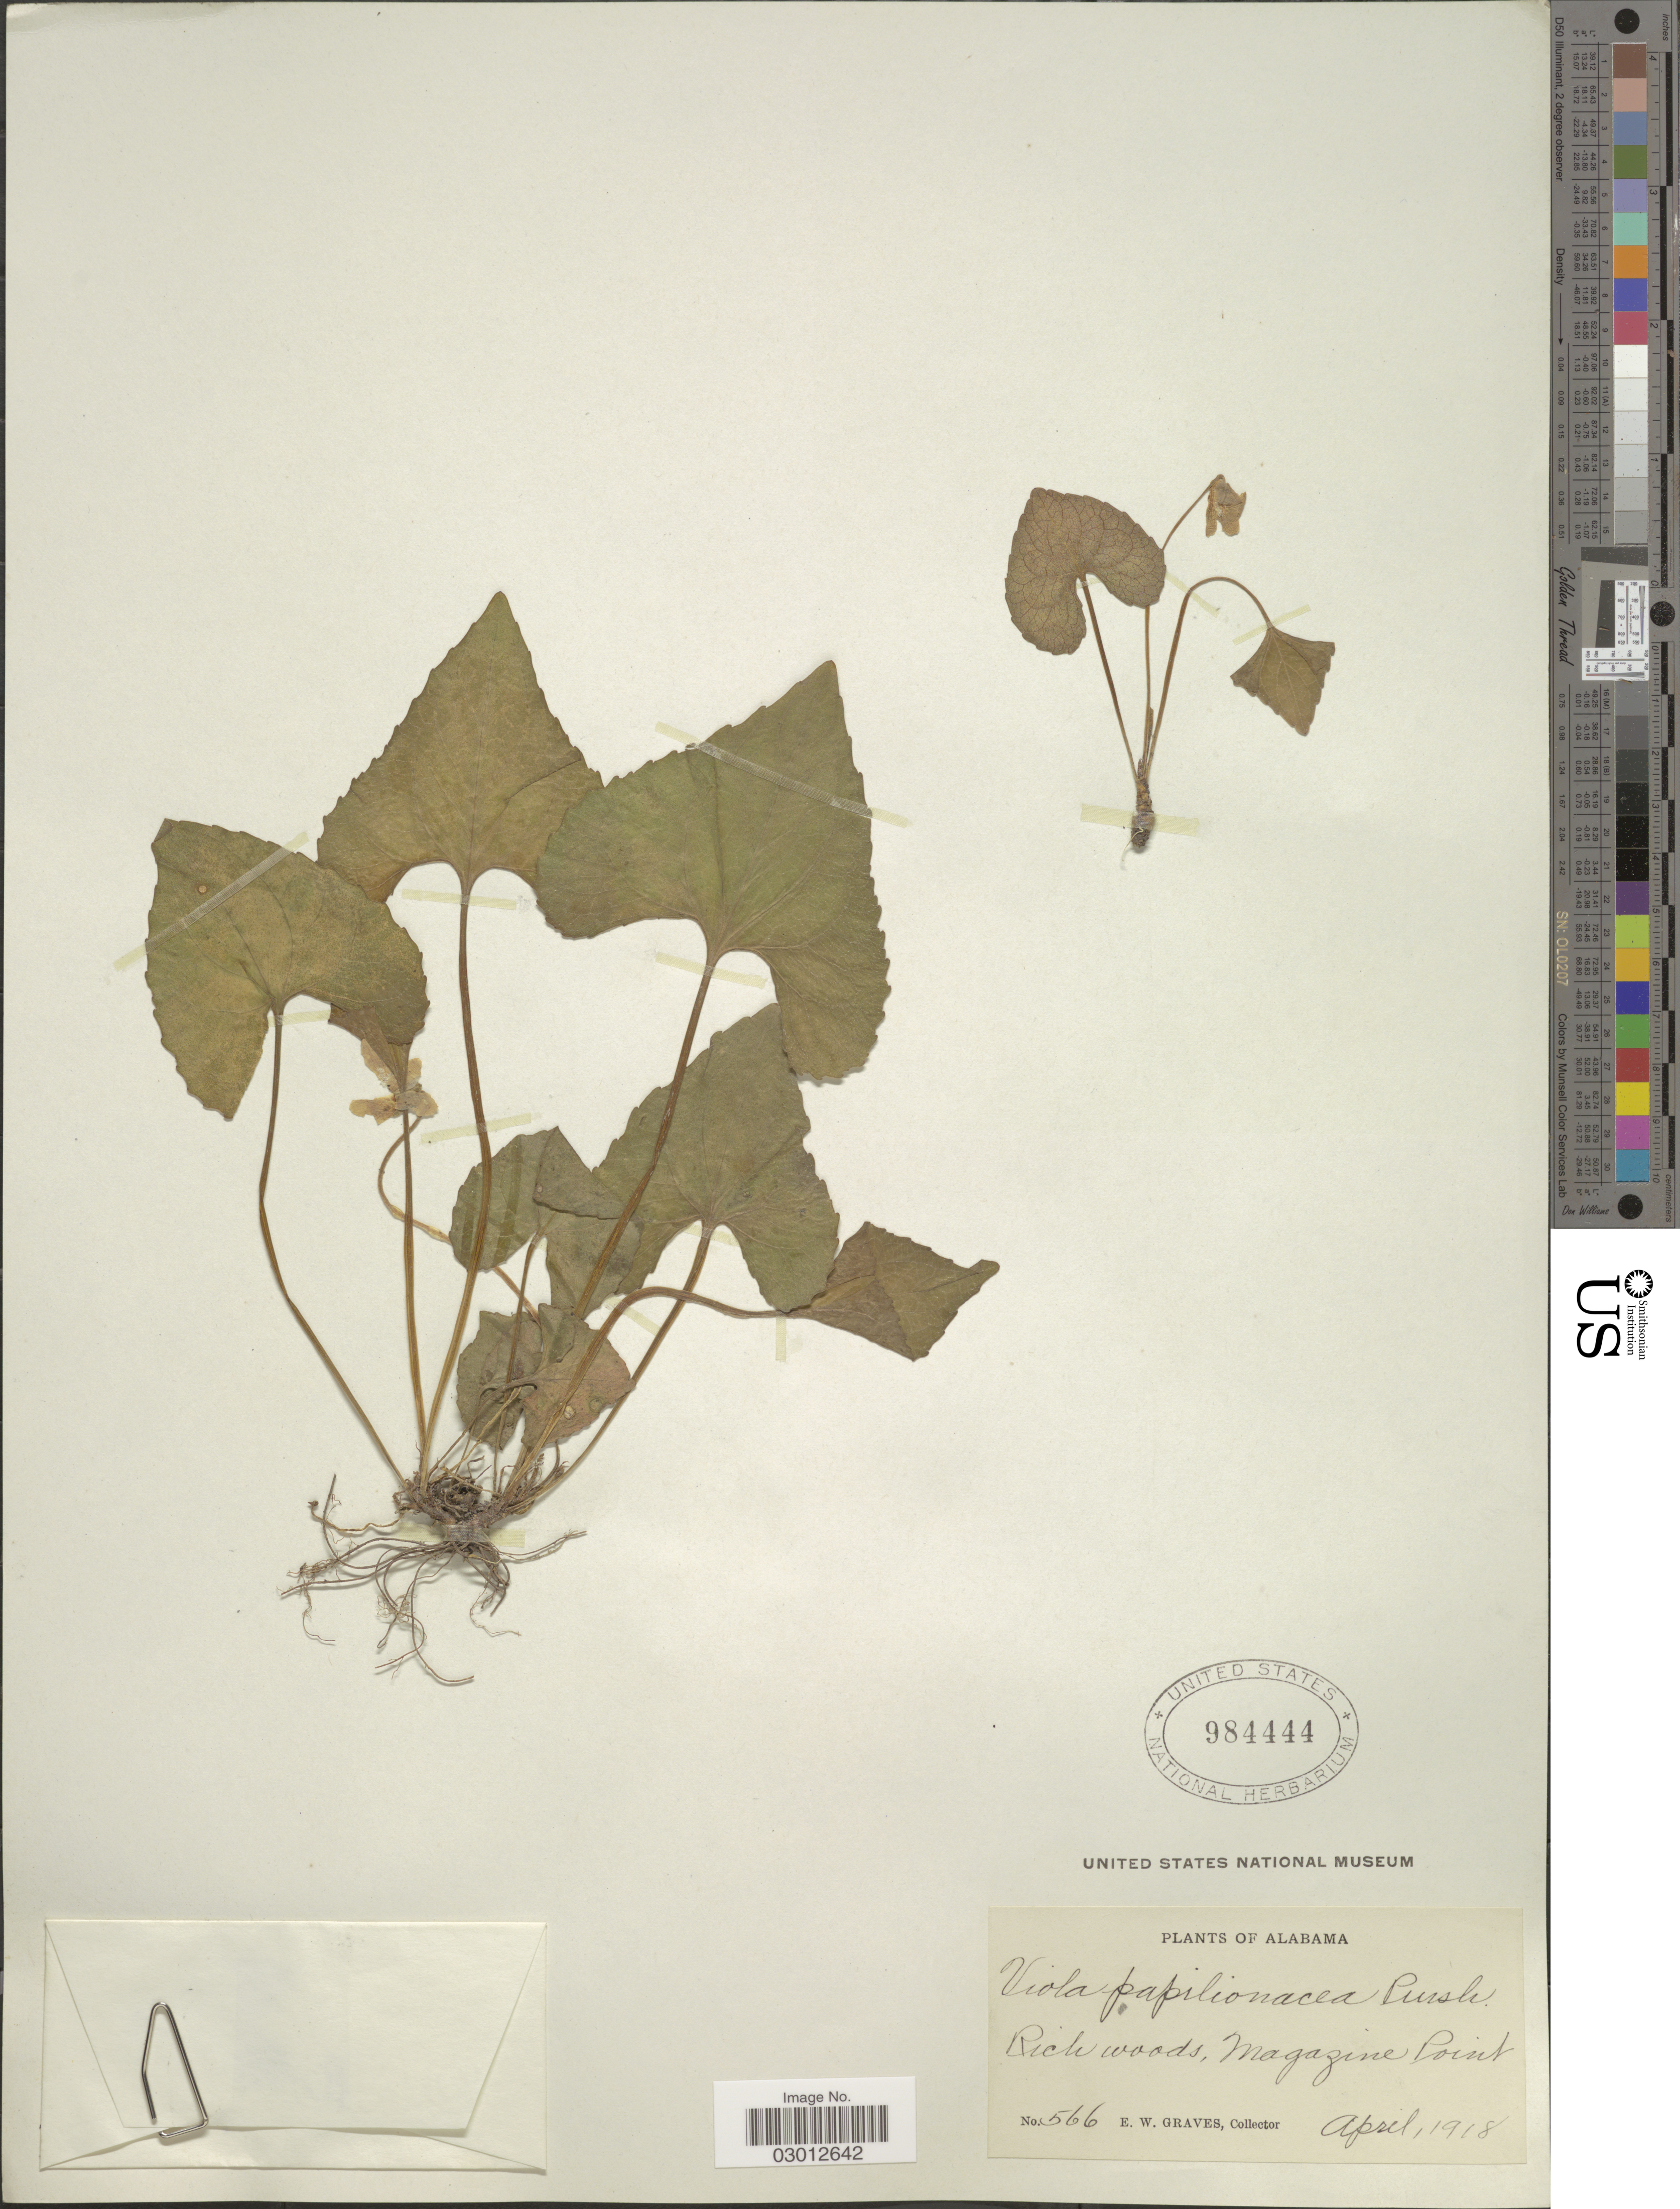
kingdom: Plantae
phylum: Tracheophyta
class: Magnoliopsida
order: Malpighiales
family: Violaceae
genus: Viola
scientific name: Viola papilionacea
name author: Pursh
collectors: E. Graves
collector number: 566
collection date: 1918-04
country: United States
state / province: Alabama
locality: Rich woods, Magazine Point.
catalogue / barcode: US 984444